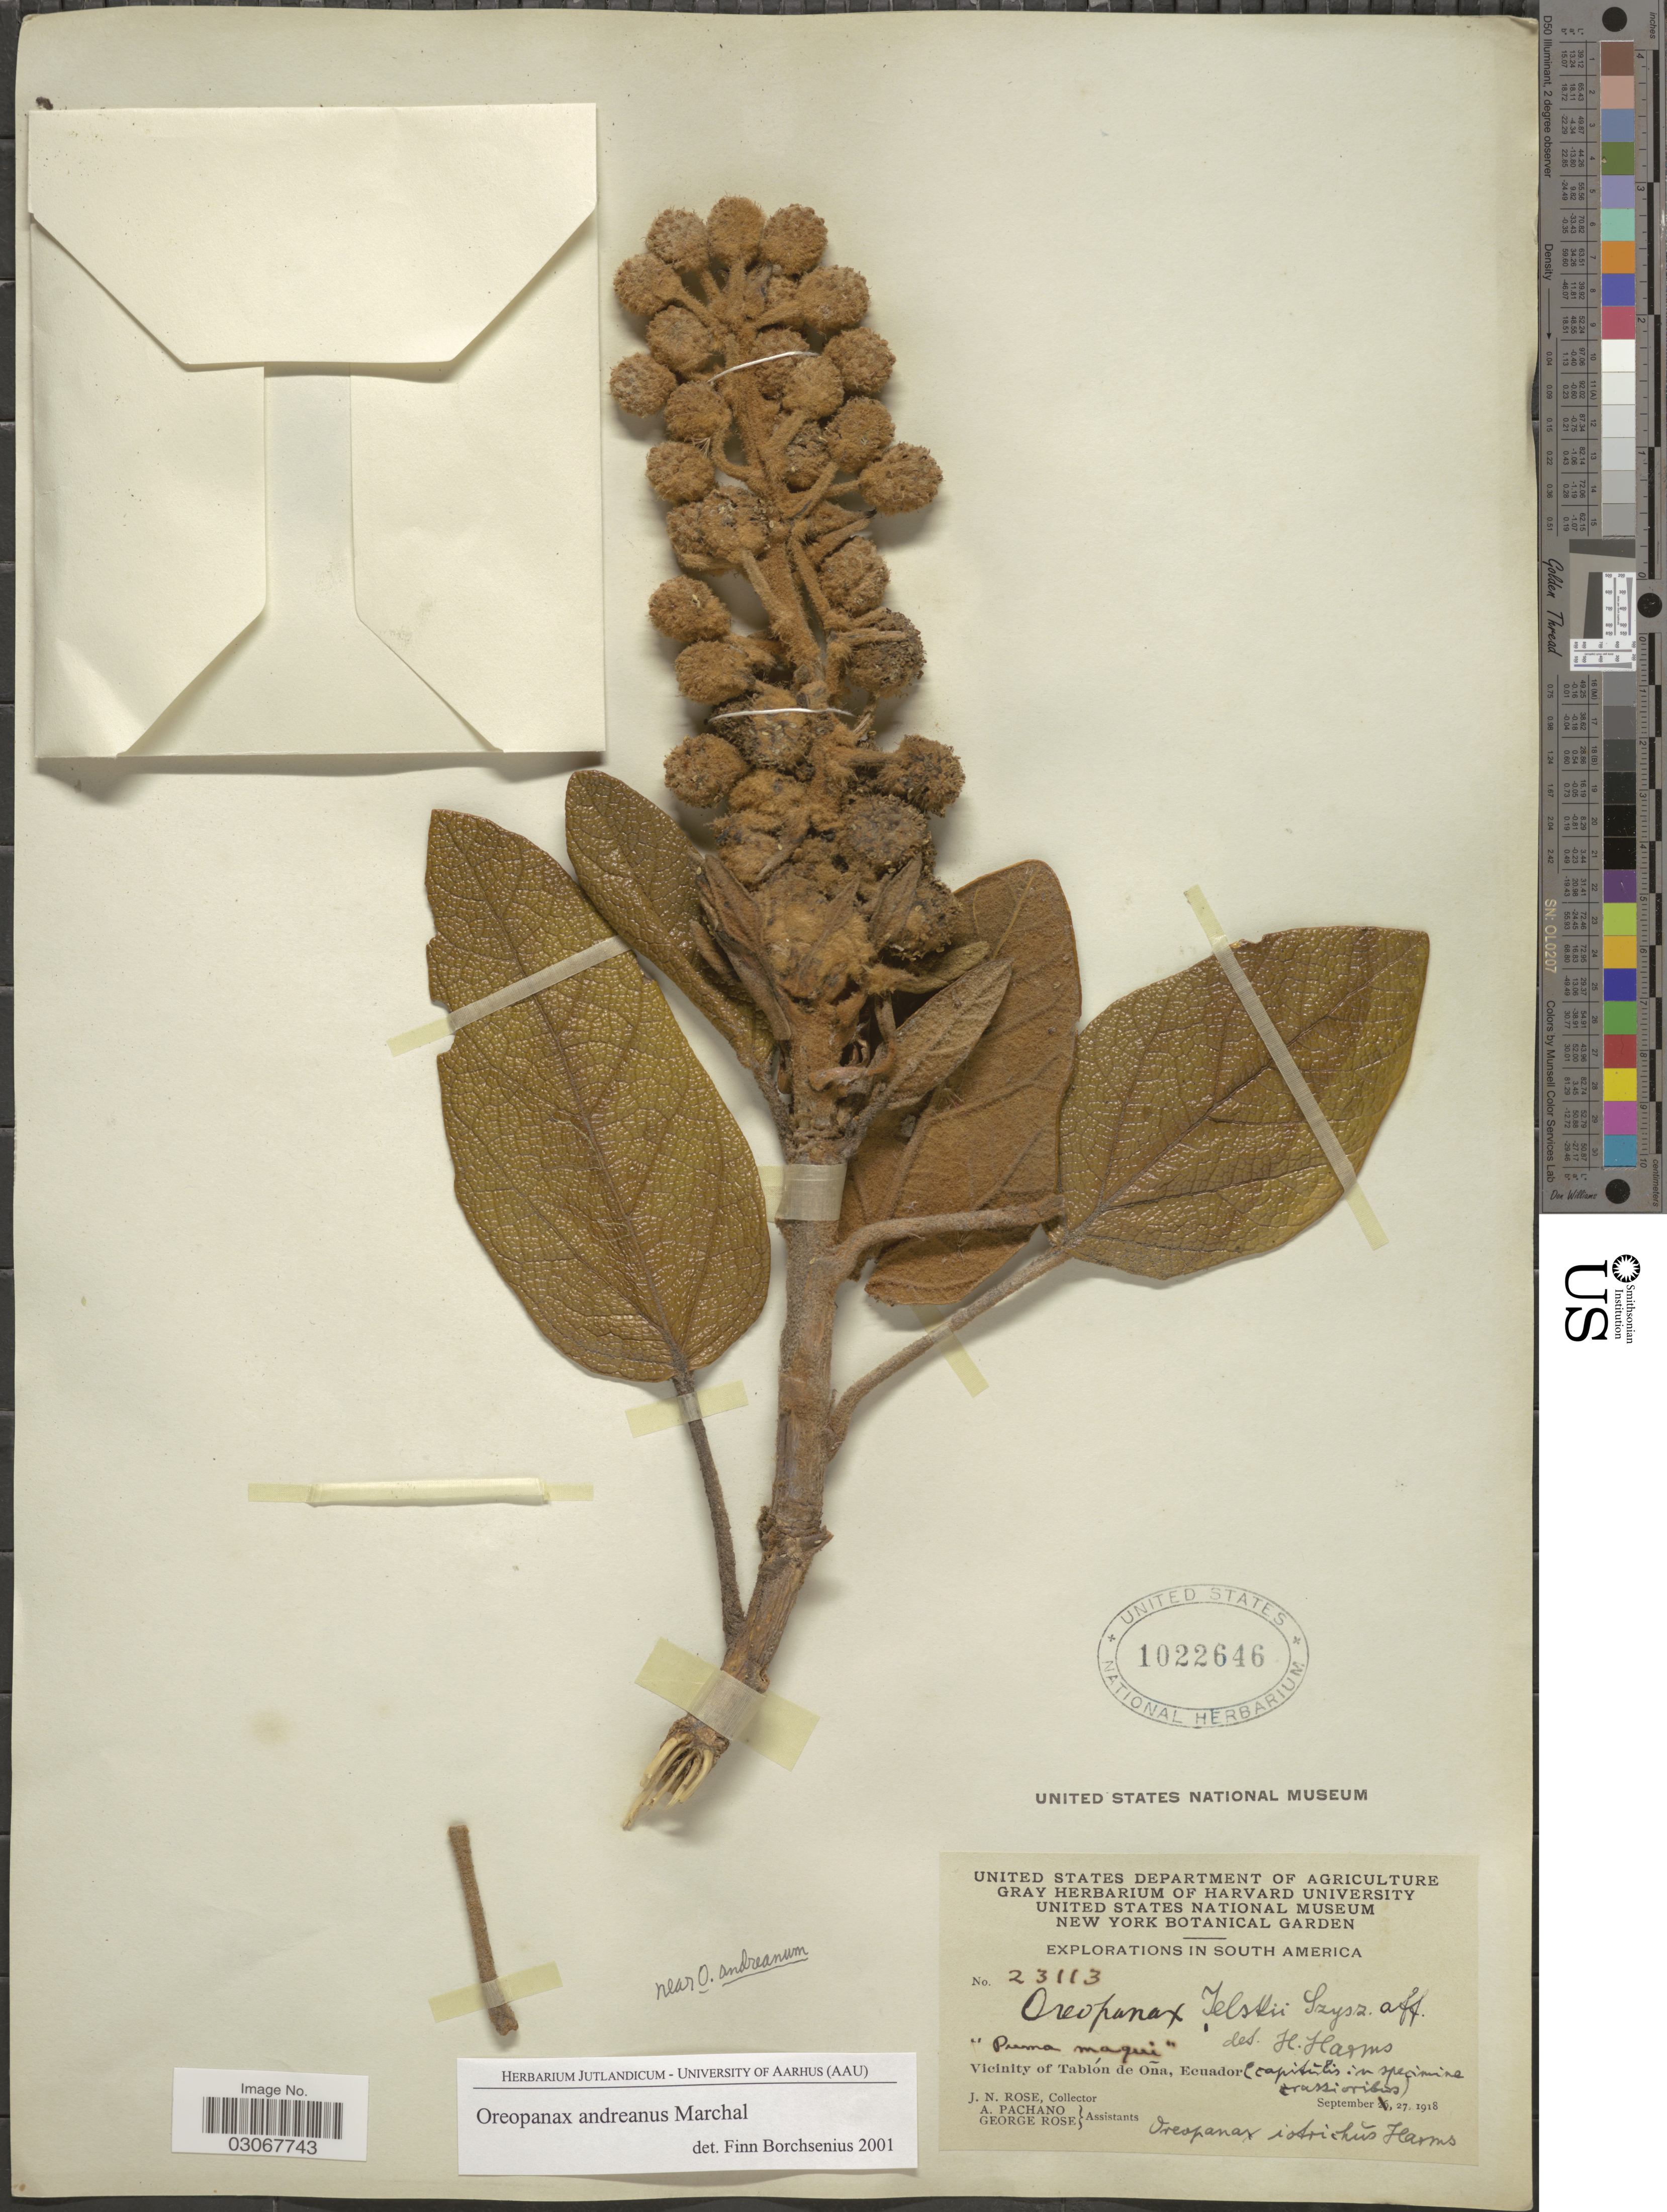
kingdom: Plantae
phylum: Tracheophyta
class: Magnoliopsida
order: Apiales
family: Araliaceae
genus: Oreopanax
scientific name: Oreopanax andreanus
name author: Marchal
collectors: J. N. Rose, A. Pachano & G. Rose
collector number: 23113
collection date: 1918-09-27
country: Ecuador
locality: Vicinity of Tablón de Oña.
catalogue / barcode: US 1022646